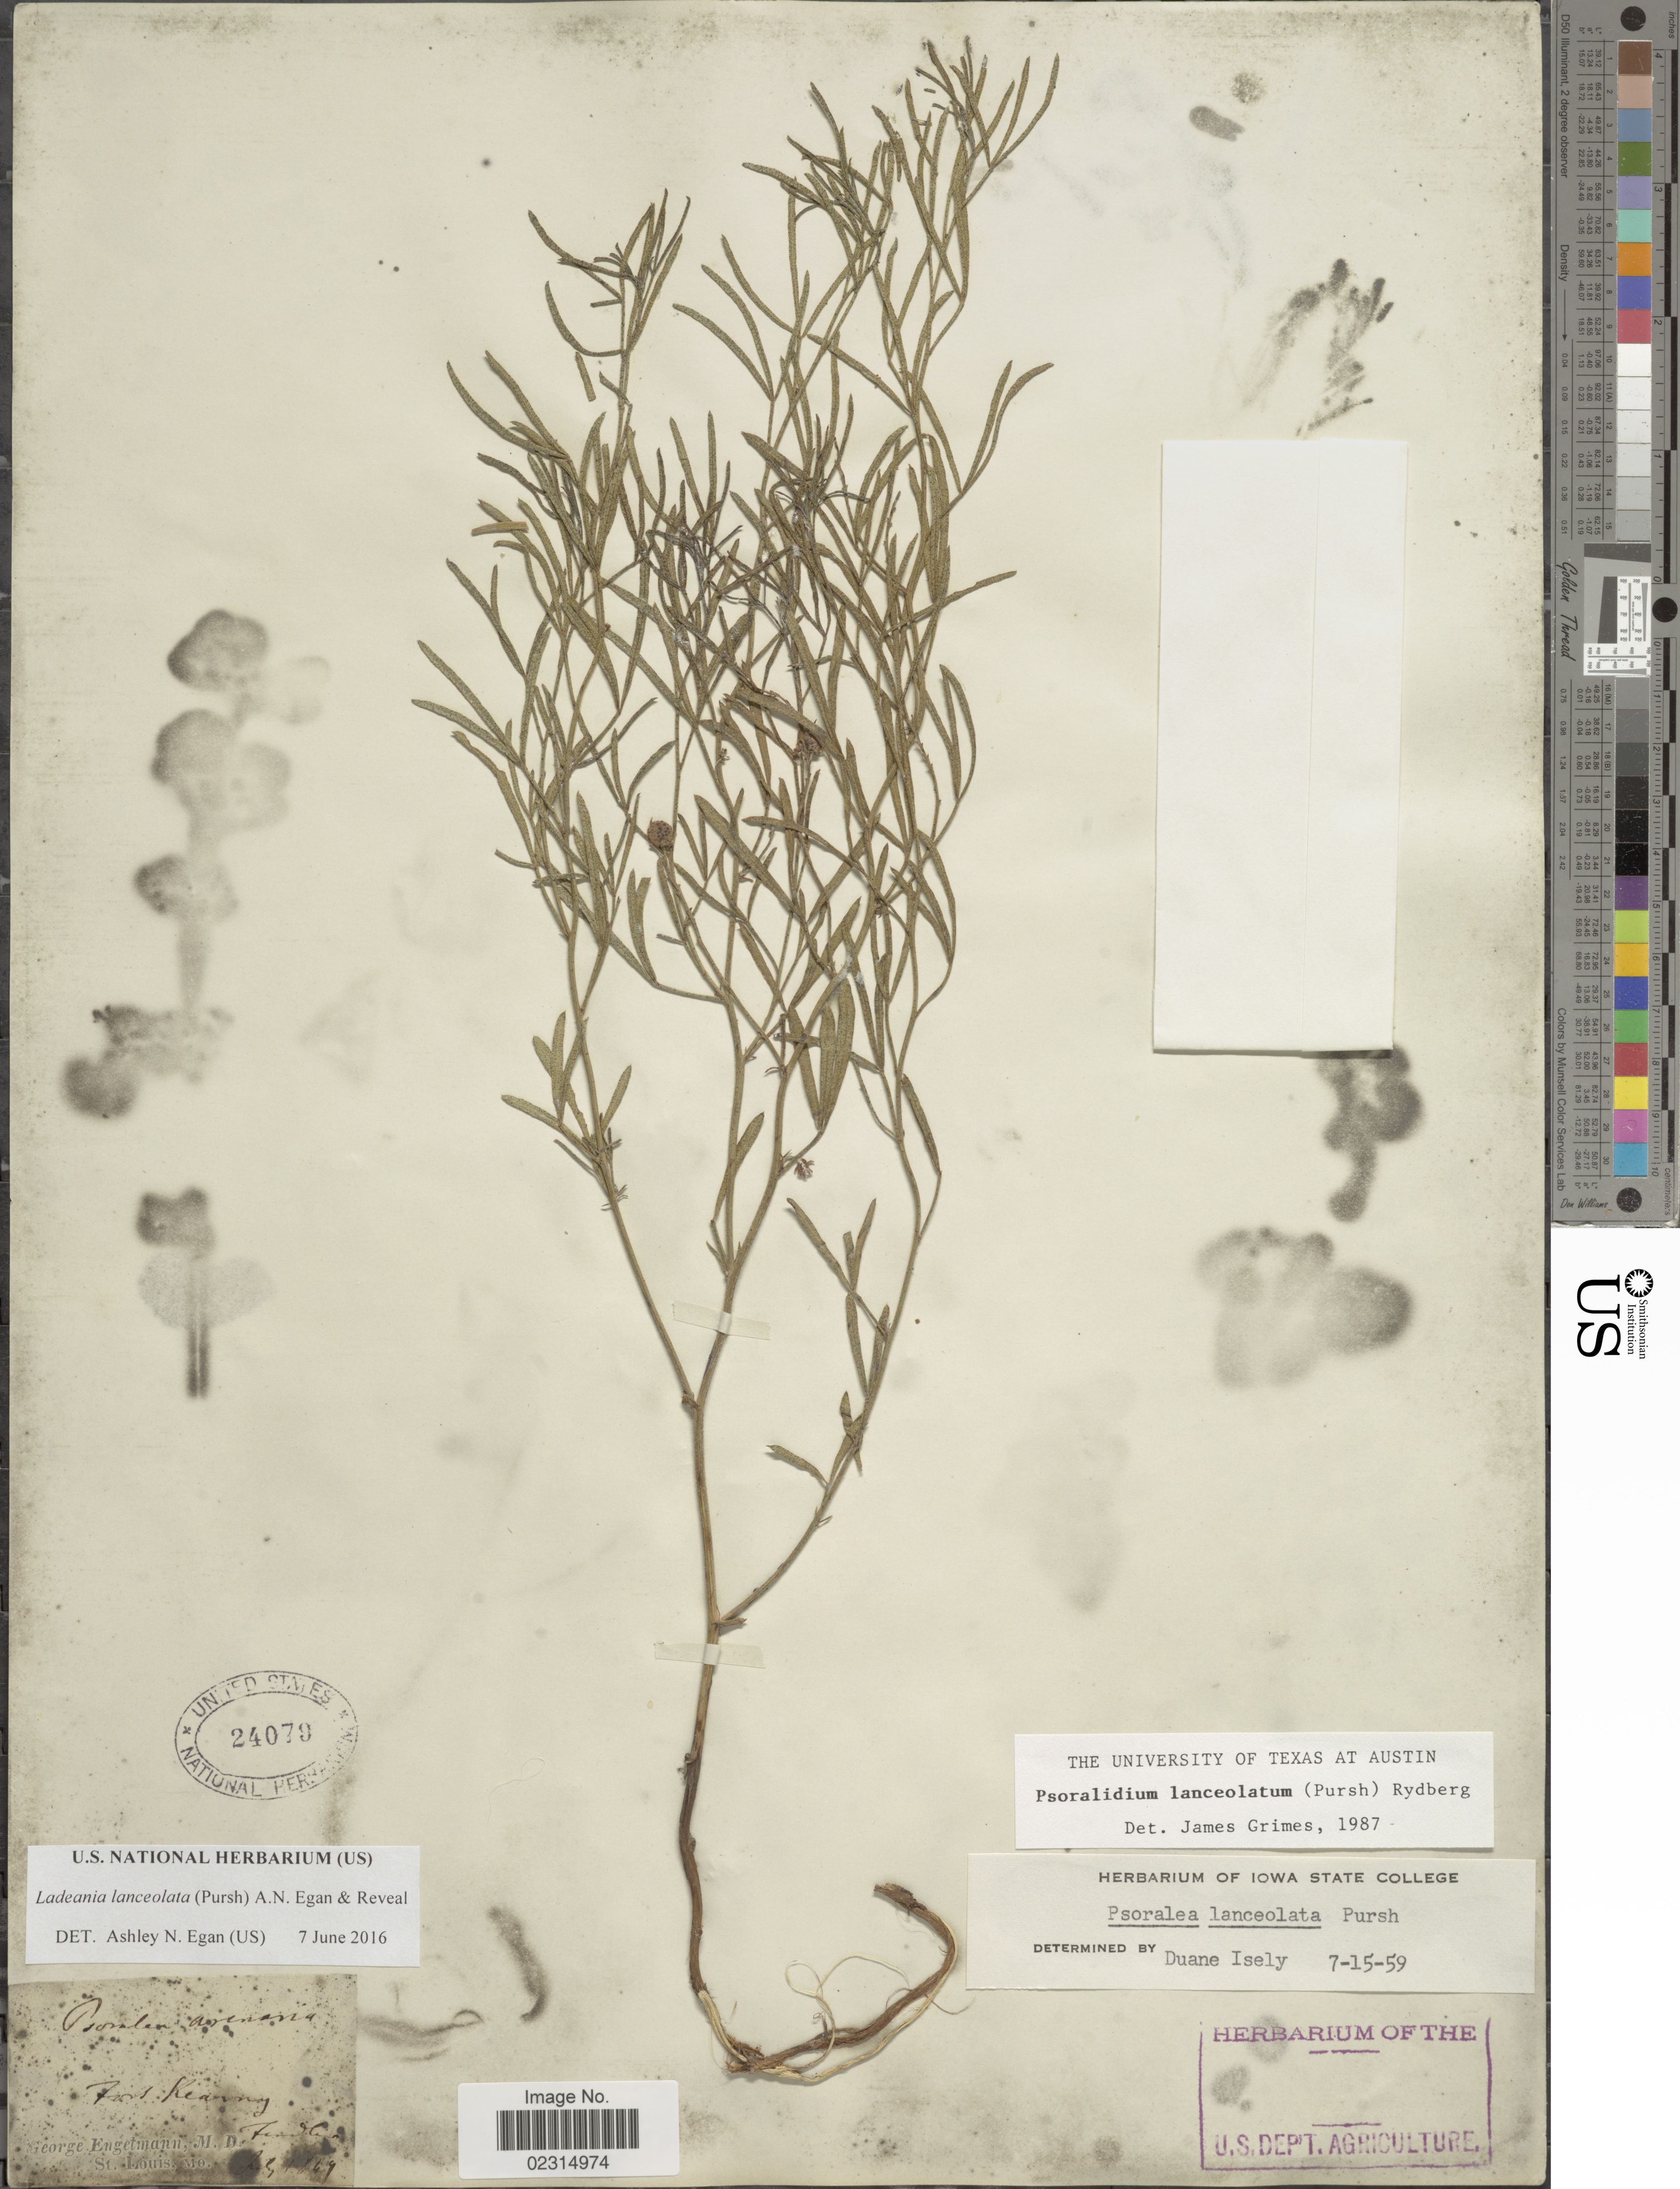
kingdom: Plantae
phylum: Tracheophyta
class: Magnoliopsida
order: Fabales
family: Fabaceae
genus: Ladeania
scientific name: Ladeania lanceolata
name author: (Pursh) A.N. Egan & Reveal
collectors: G. Engelmann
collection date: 1849-07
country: United States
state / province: Nebraska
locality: Fort Kearny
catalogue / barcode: US 24079